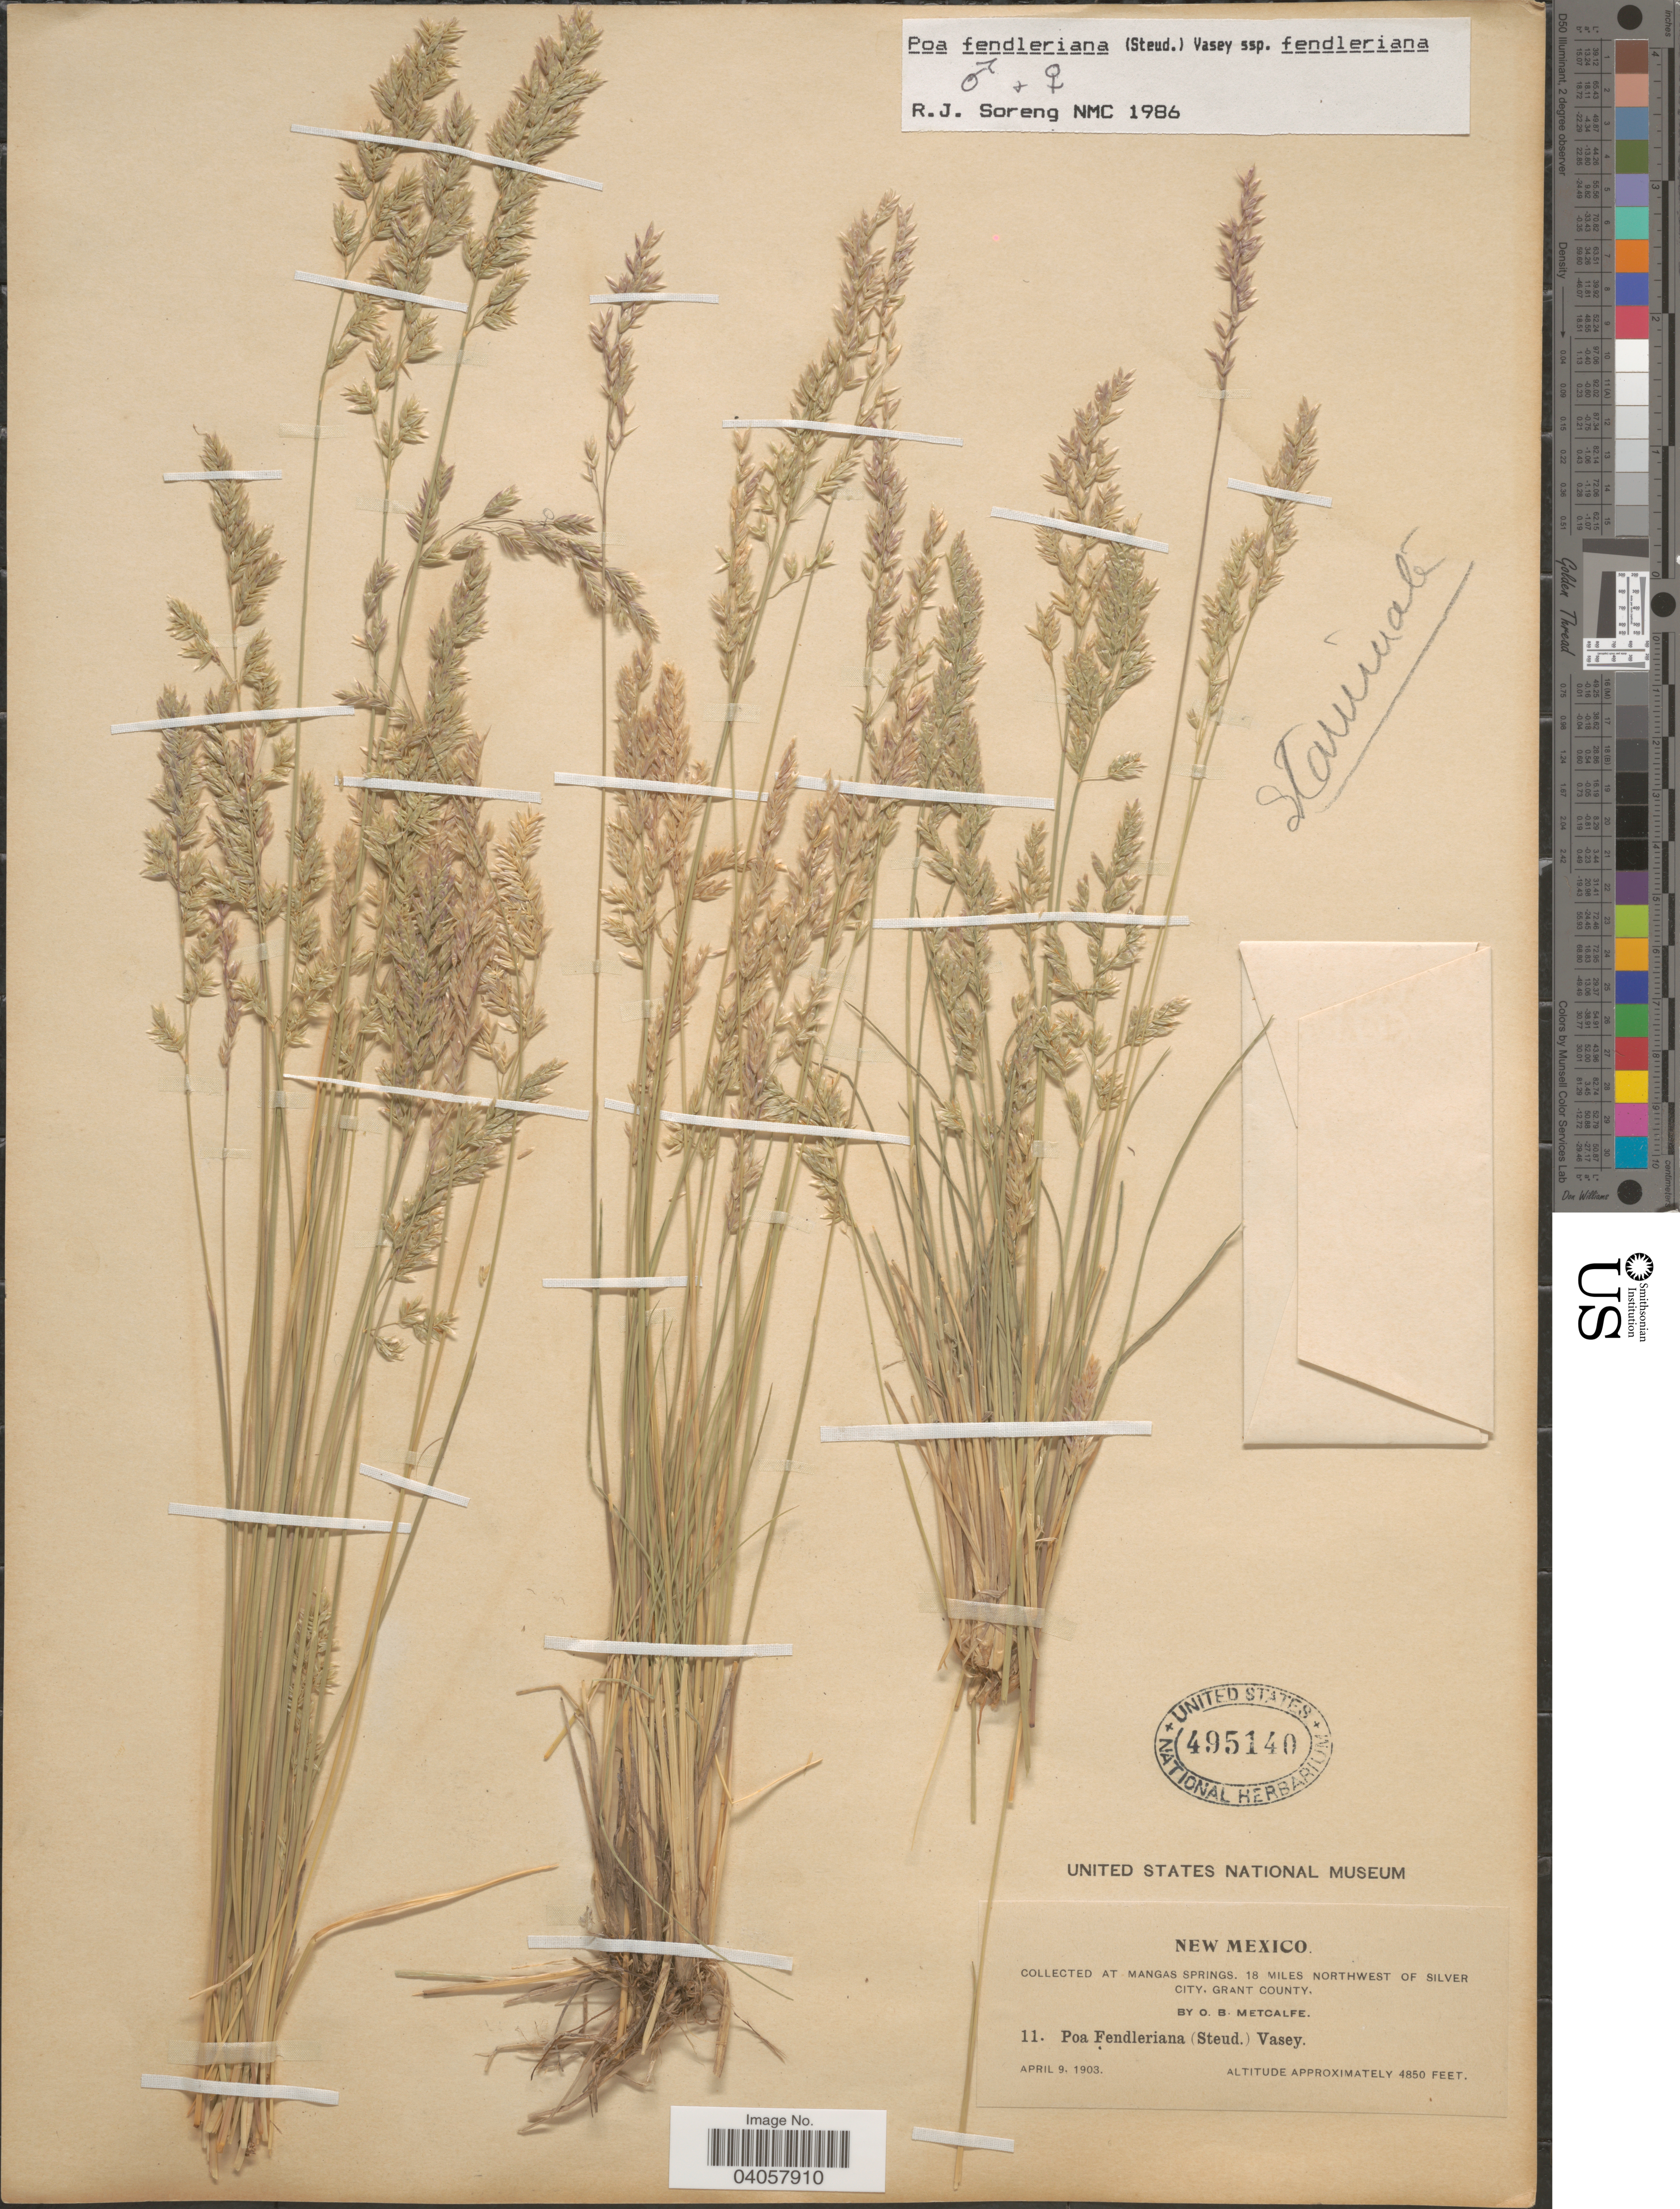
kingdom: Plantae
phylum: Tracheophyta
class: Liliopsida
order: Poales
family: Poaceae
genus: Poa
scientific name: Poa fendleriana subsp. fendleriana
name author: (Steud.) Vasey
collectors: O. B. Metcalfe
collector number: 11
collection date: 1903-04-09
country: United States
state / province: New Mexico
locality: At Mangas Springs. 18 Miles Northwest of Silver City, Grant County.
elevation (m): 1478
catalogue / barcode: US 495140